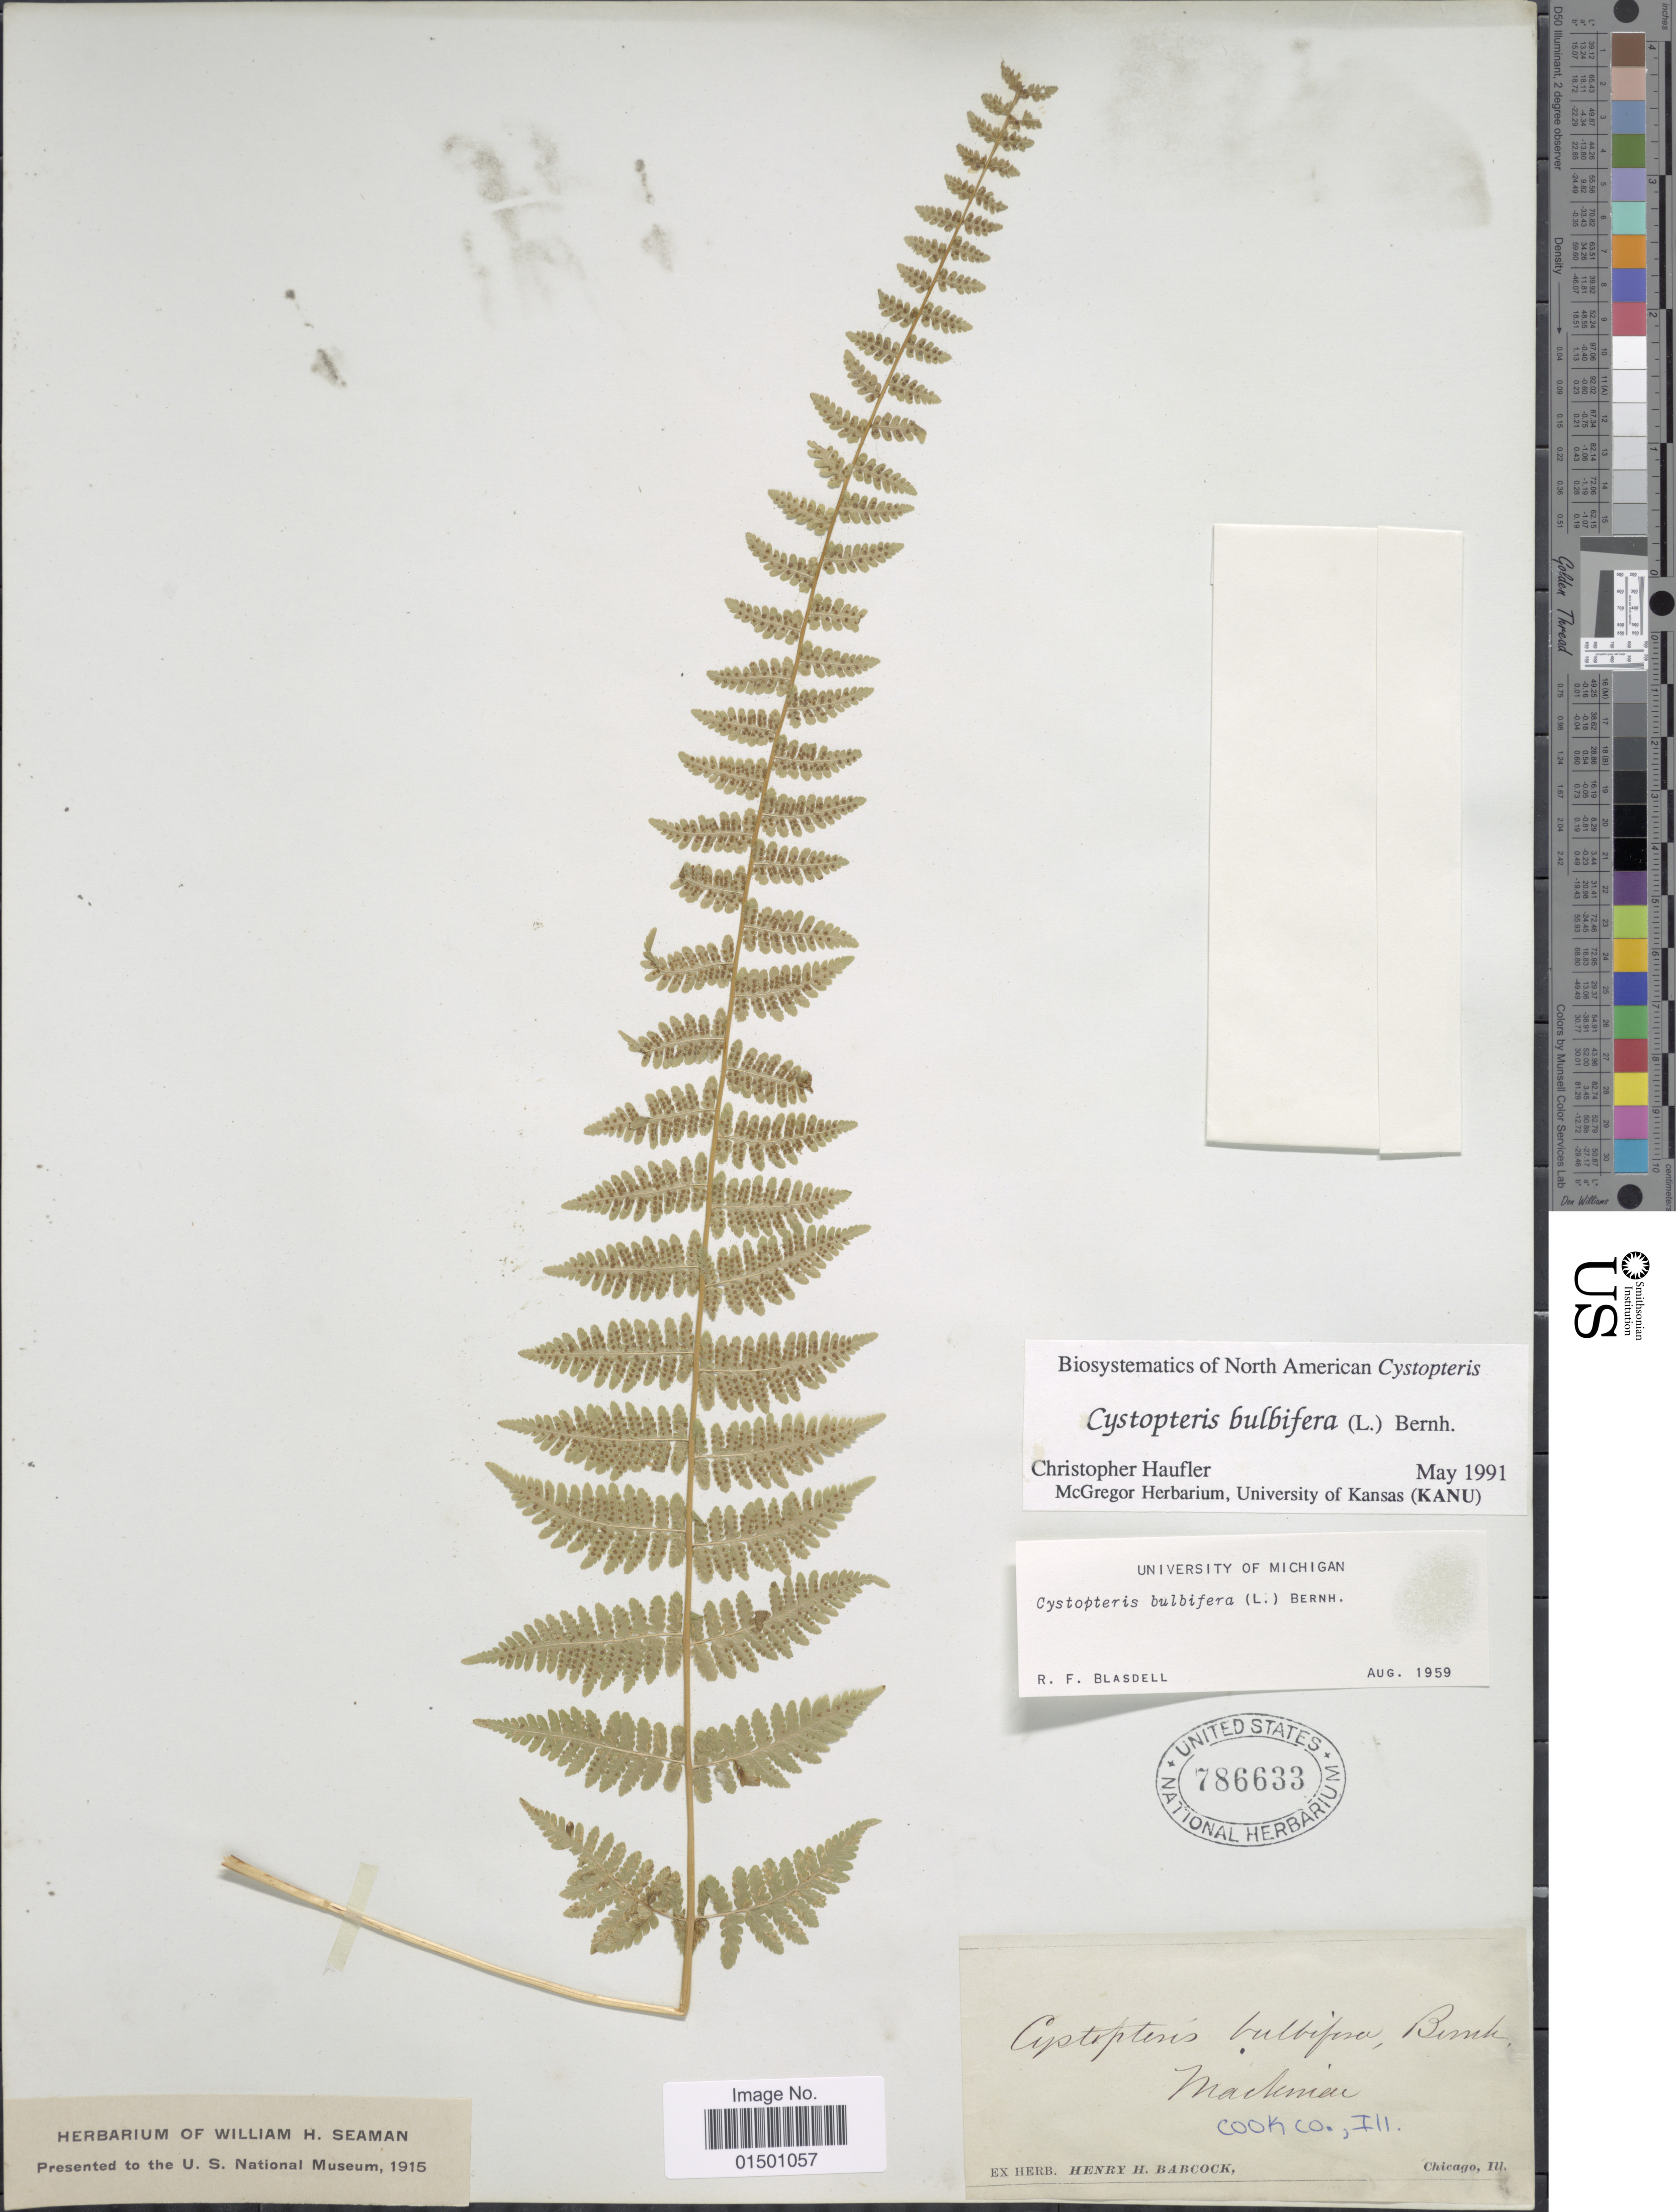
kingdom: Plantae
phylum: Tracheophyta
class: Polypodiopsida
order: Polypodiales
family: Cystopteridaceae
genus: Cystopteris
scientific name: Cystopteris bulbifera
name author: (L.) Bernh.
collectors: ex herb. Henry Homes Babcock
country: United States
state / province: Illinois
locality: Mackinaw, Cook Co.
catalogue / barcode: US 786633